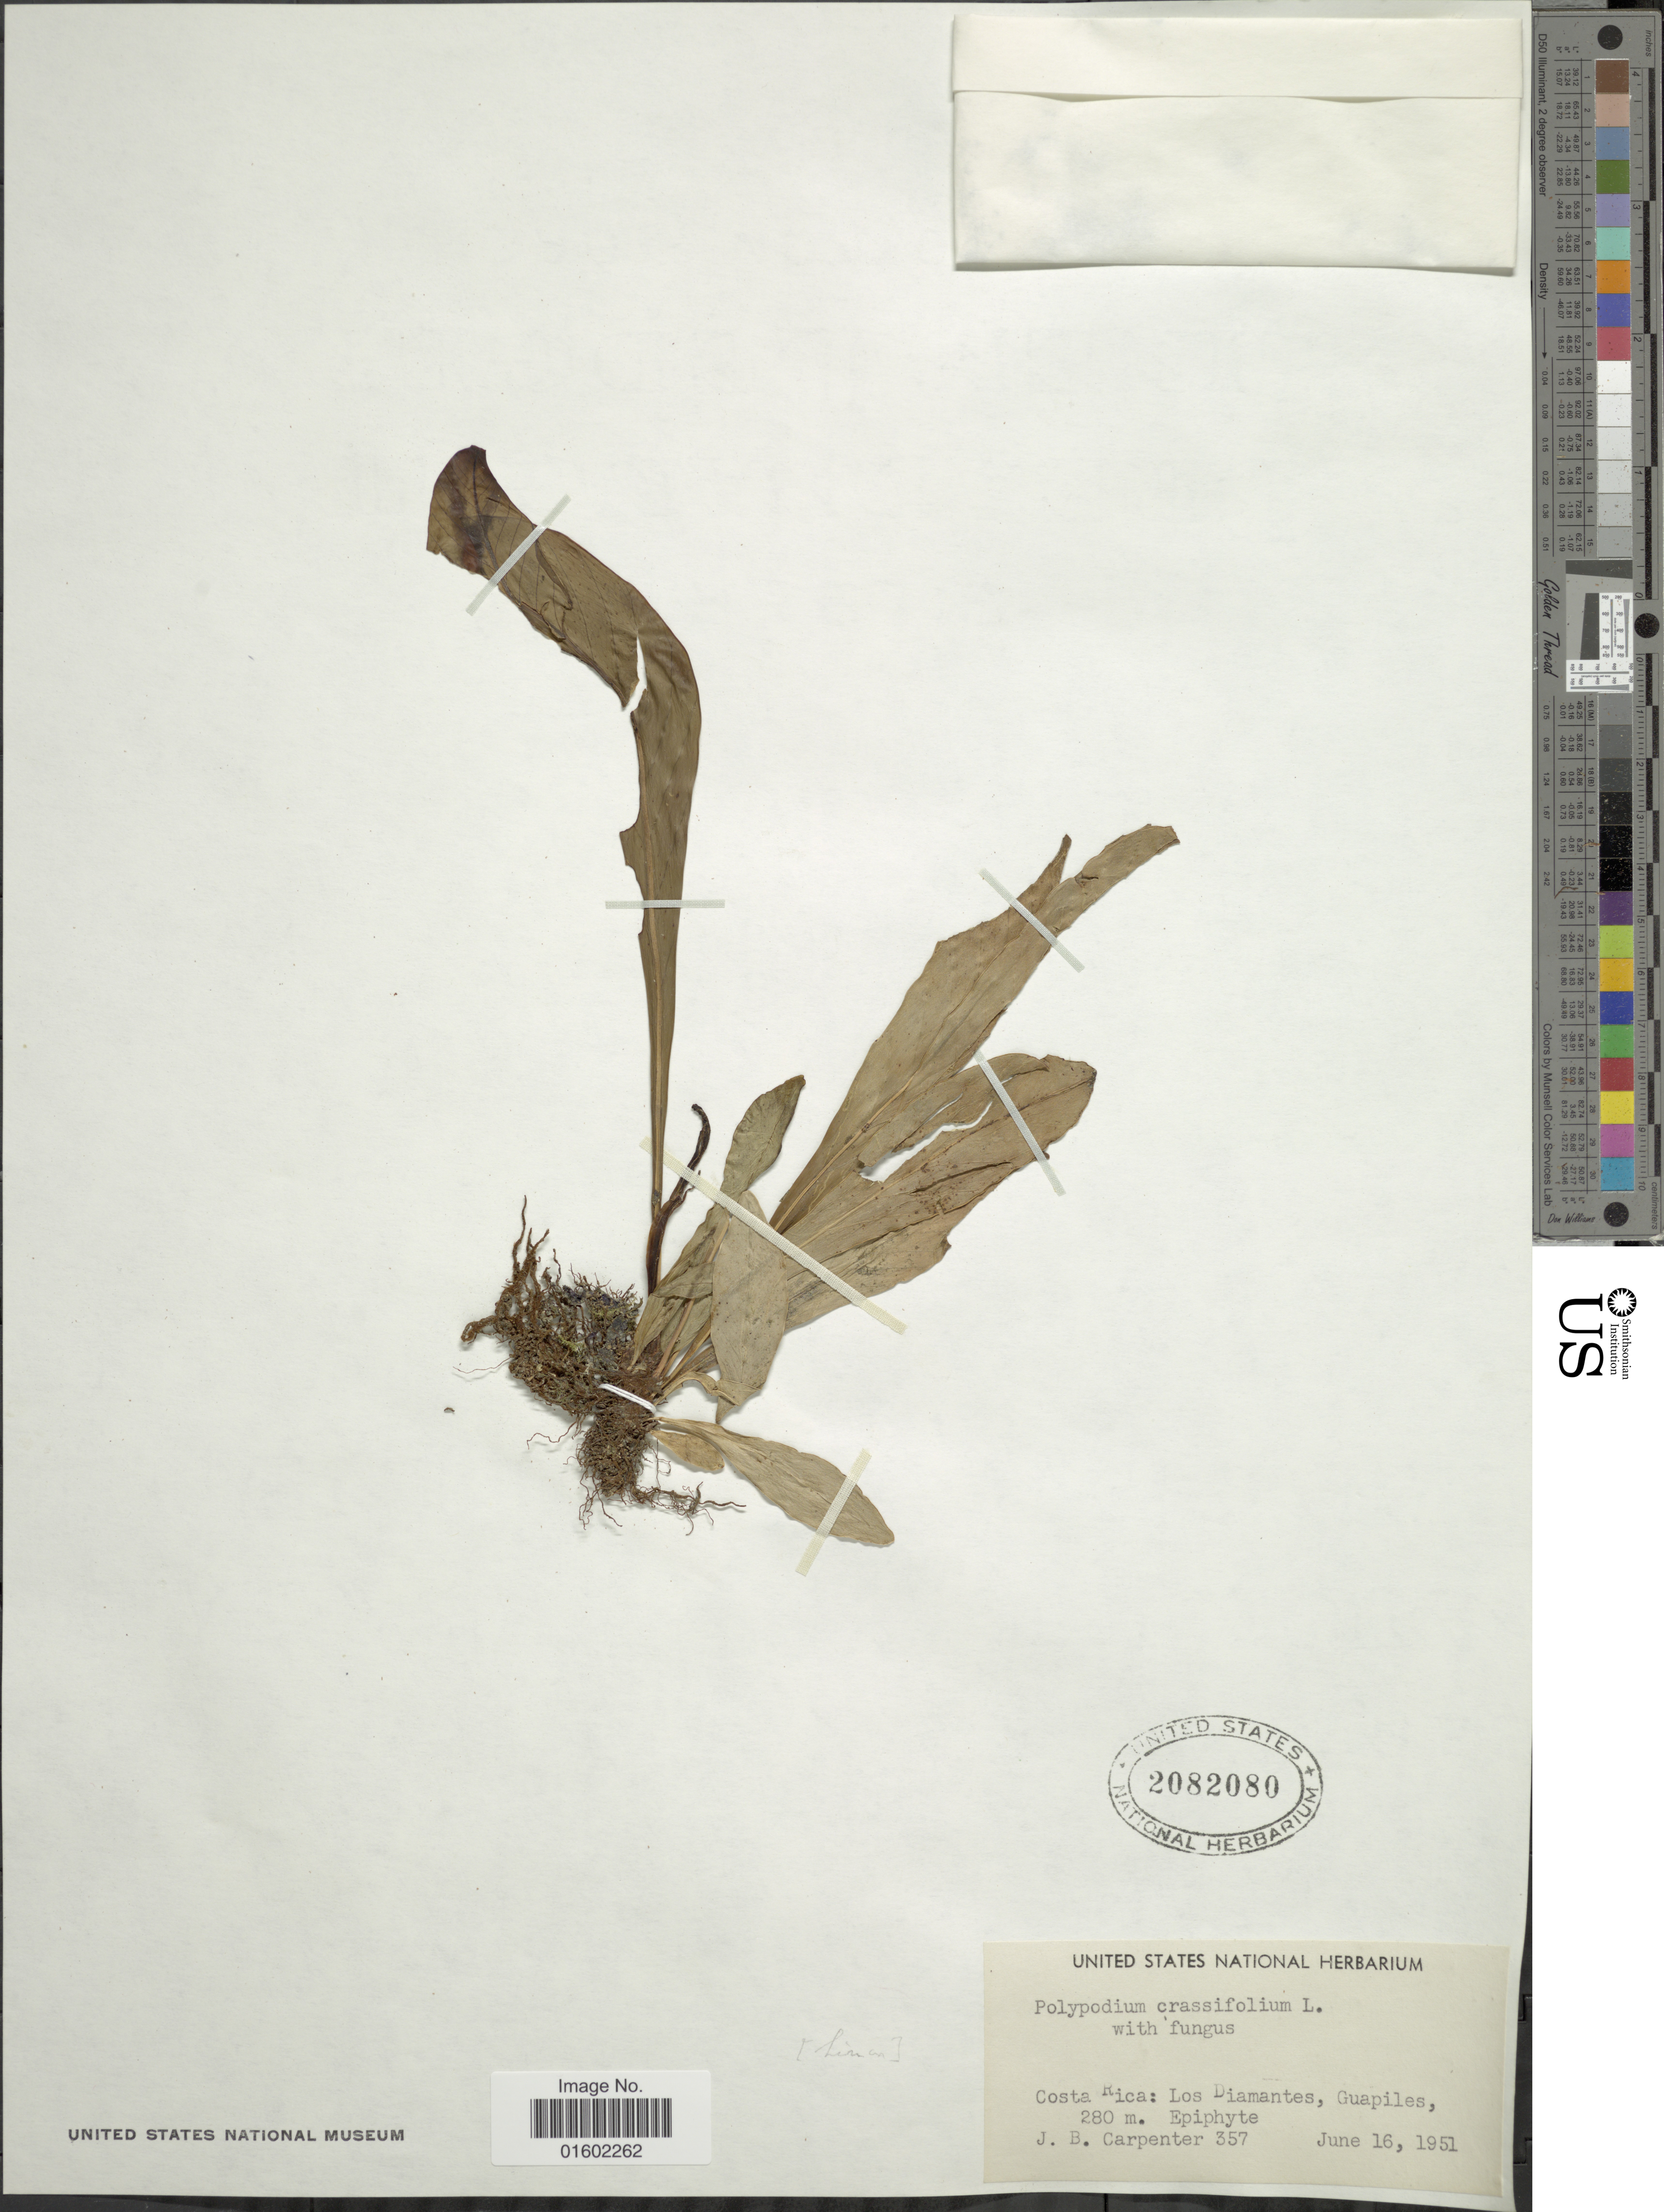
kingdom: Plantae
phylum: Tracheophyta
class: Polypodiopsida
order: Polypodiales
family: Polypodiaceae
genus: Niphidium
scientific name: Niphidium crassifolium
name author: (L.) Lellinger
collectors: J. Carpenter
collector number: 357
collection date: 1951-06-16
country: Costa Rica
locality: Los Diamantes, Guapiles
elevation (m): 280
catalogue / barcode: US 2082080